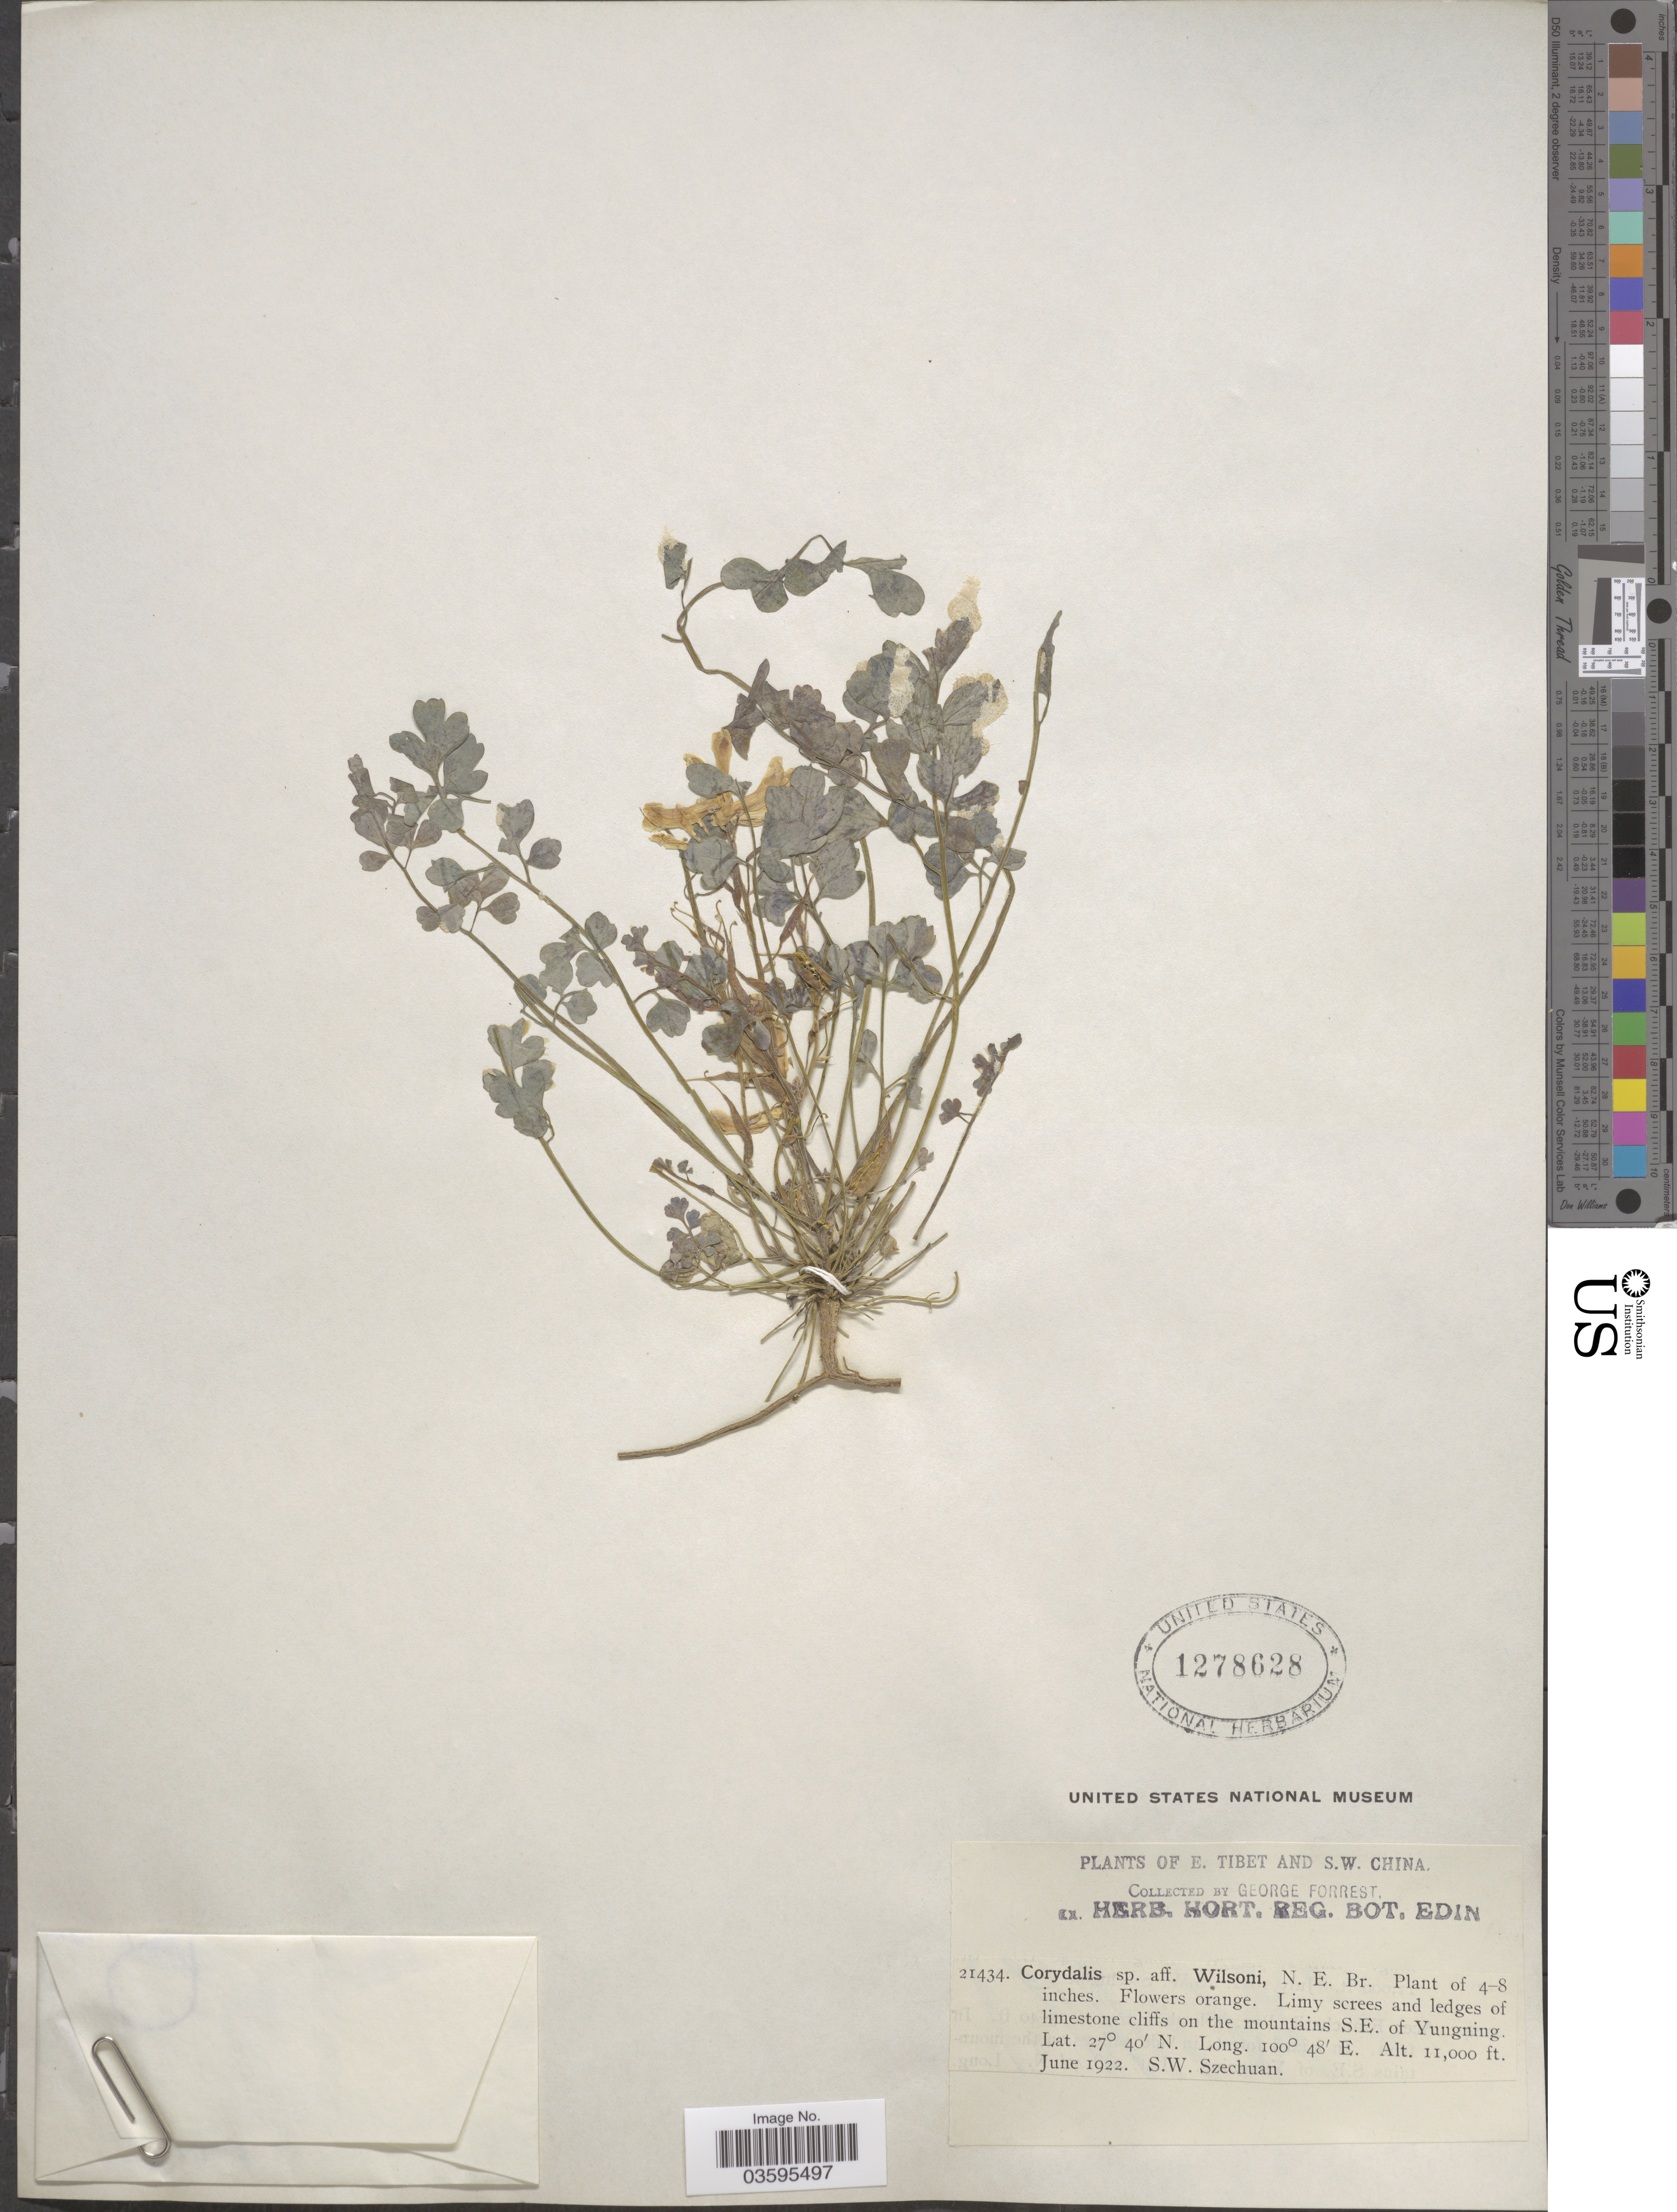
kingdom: Plantae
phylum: Tracheophyta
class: Magnoliopsida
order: Ranunculales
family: Papaveraceae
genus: Corydalis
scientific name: Corydalis wilsonii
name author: N.E. Br.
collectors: G. Forrest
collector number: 21434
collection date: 1922-06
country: China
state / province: Sichuan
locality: S. W. China. S. E. of Yungning. S. W. Szechuan.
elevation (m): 3353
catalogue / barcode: US 1278628